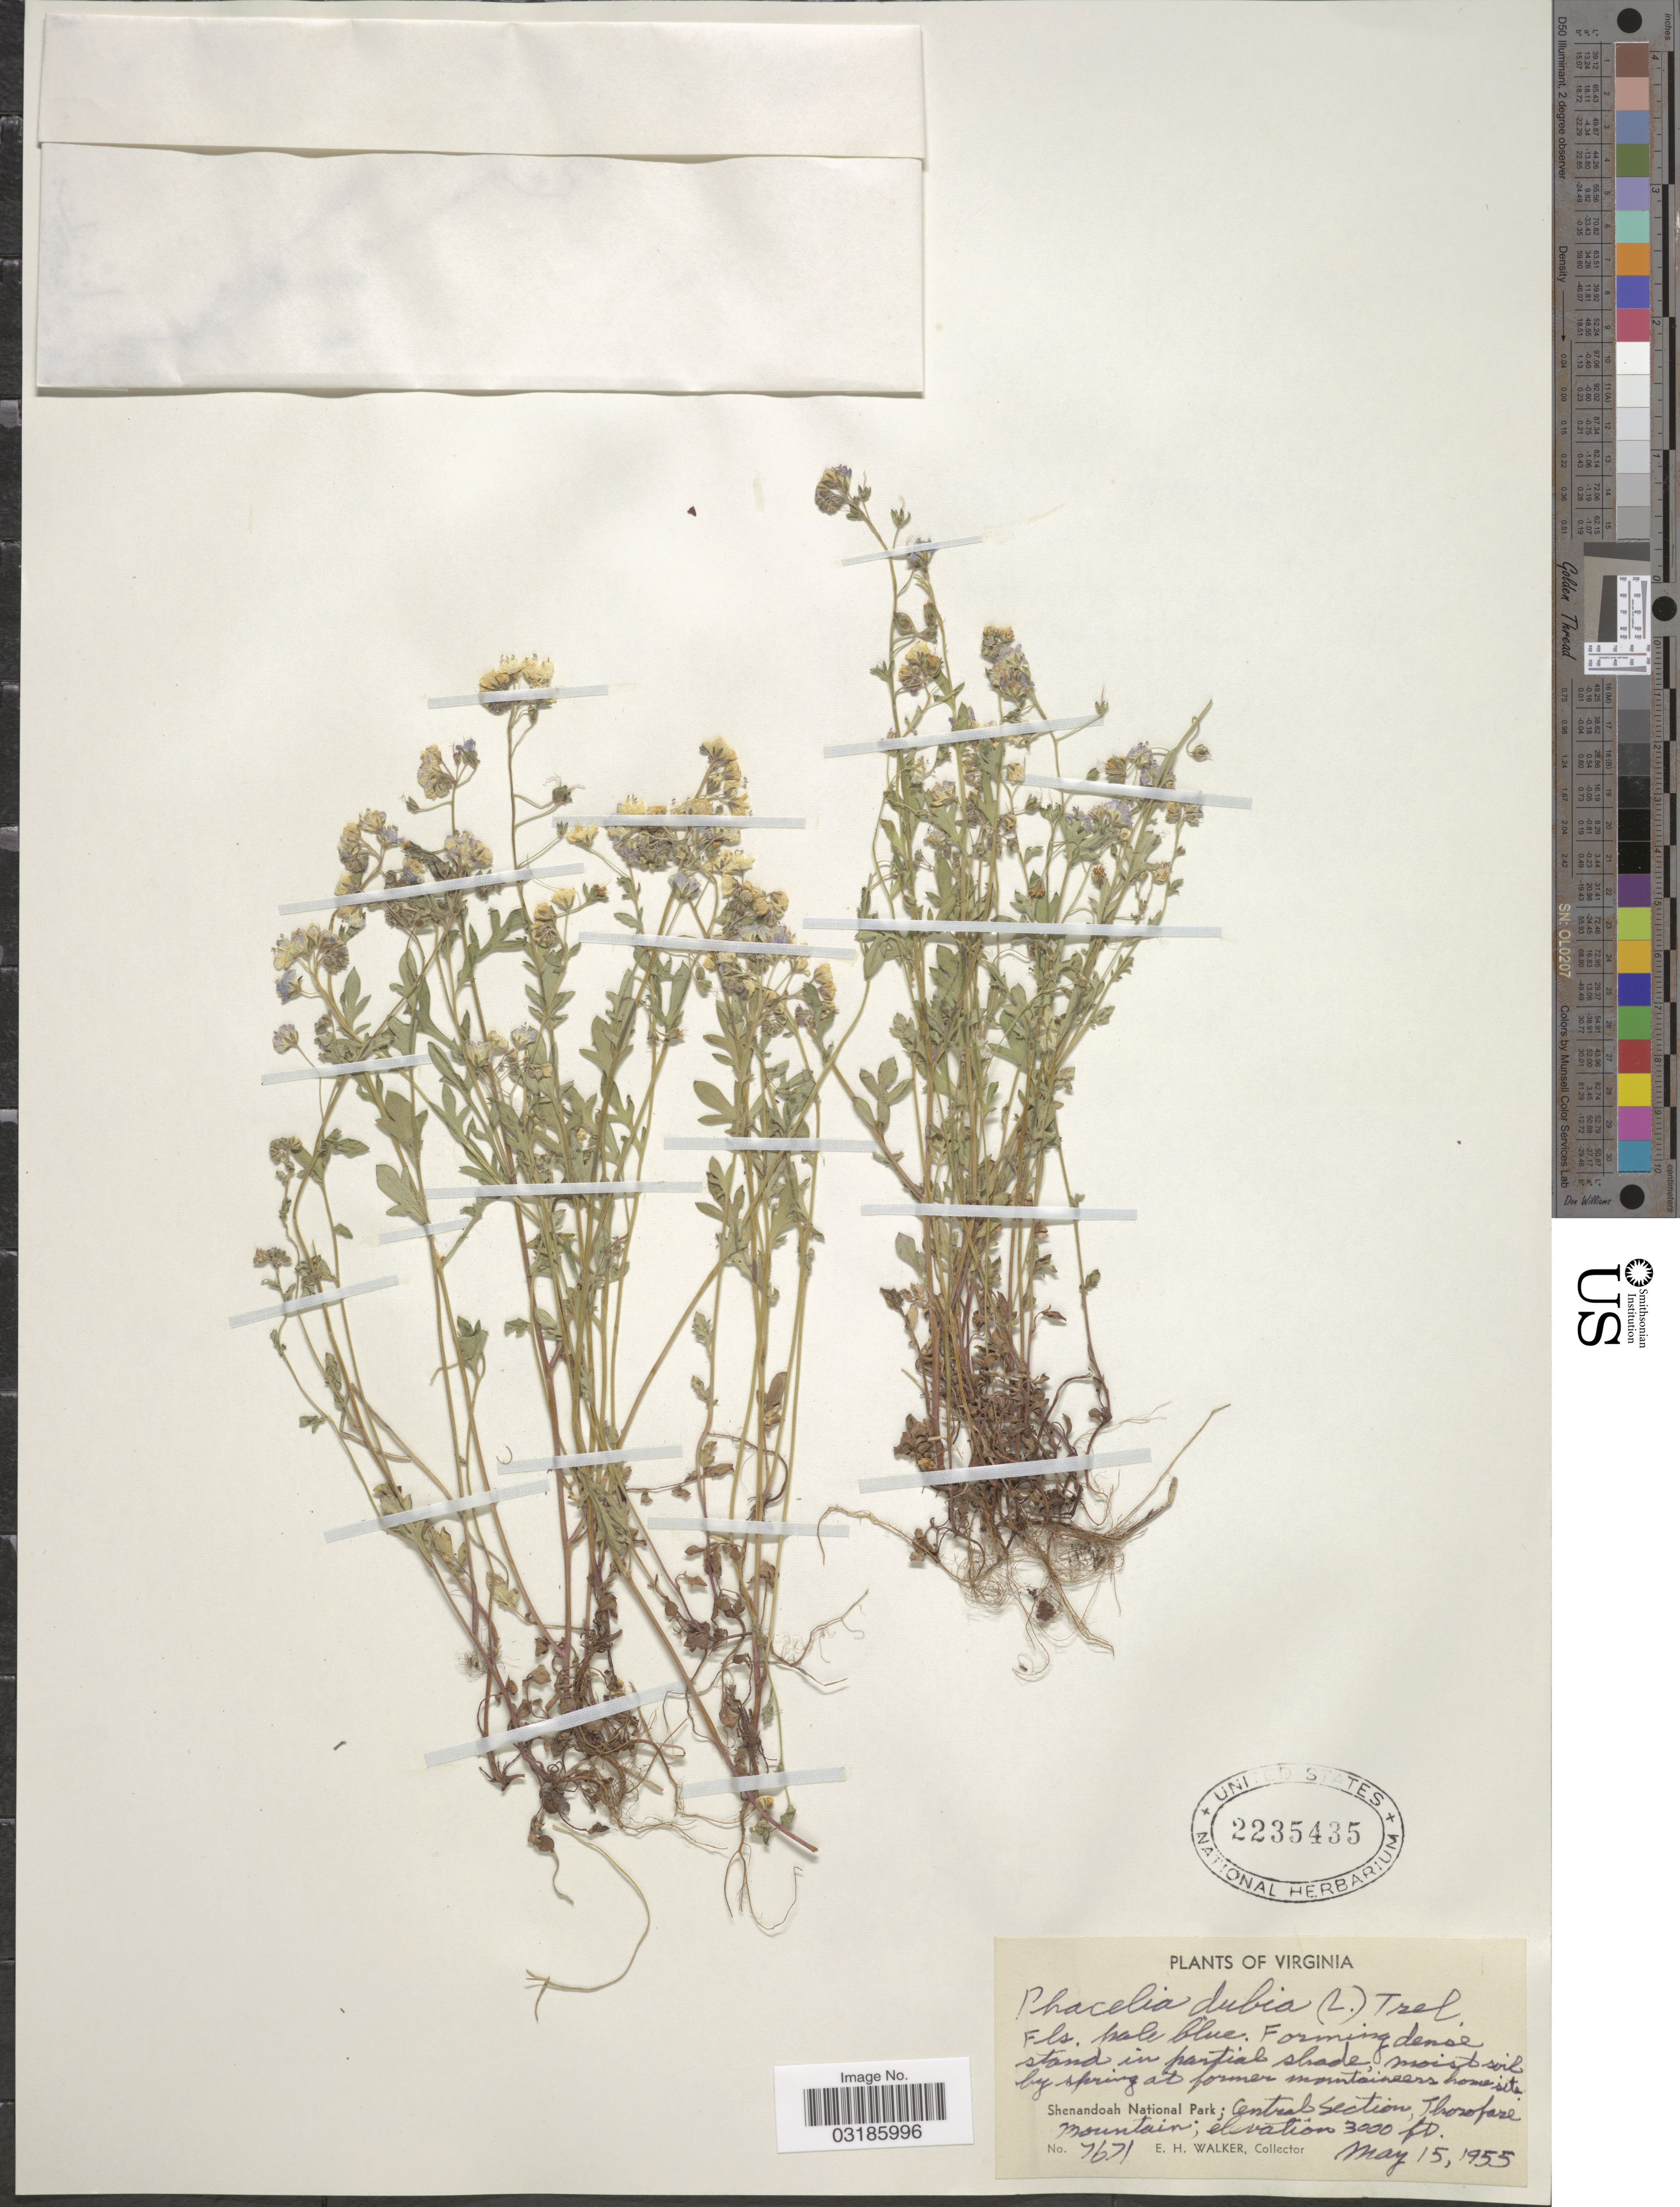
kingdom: Plantae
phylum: Tracheophyta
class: Magnoliopsida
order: Boraginales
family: Hydrophyllaceae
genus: Phacelia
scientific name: Phacelia dubia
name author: (L.) Trel.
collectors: E. H. Walker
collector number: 7671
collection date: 1955-05-15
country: United States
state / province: Virginia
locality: Shenandoah National Park; Central Section, Thorofare Mountain.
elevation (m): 914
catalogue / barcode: US 2235435